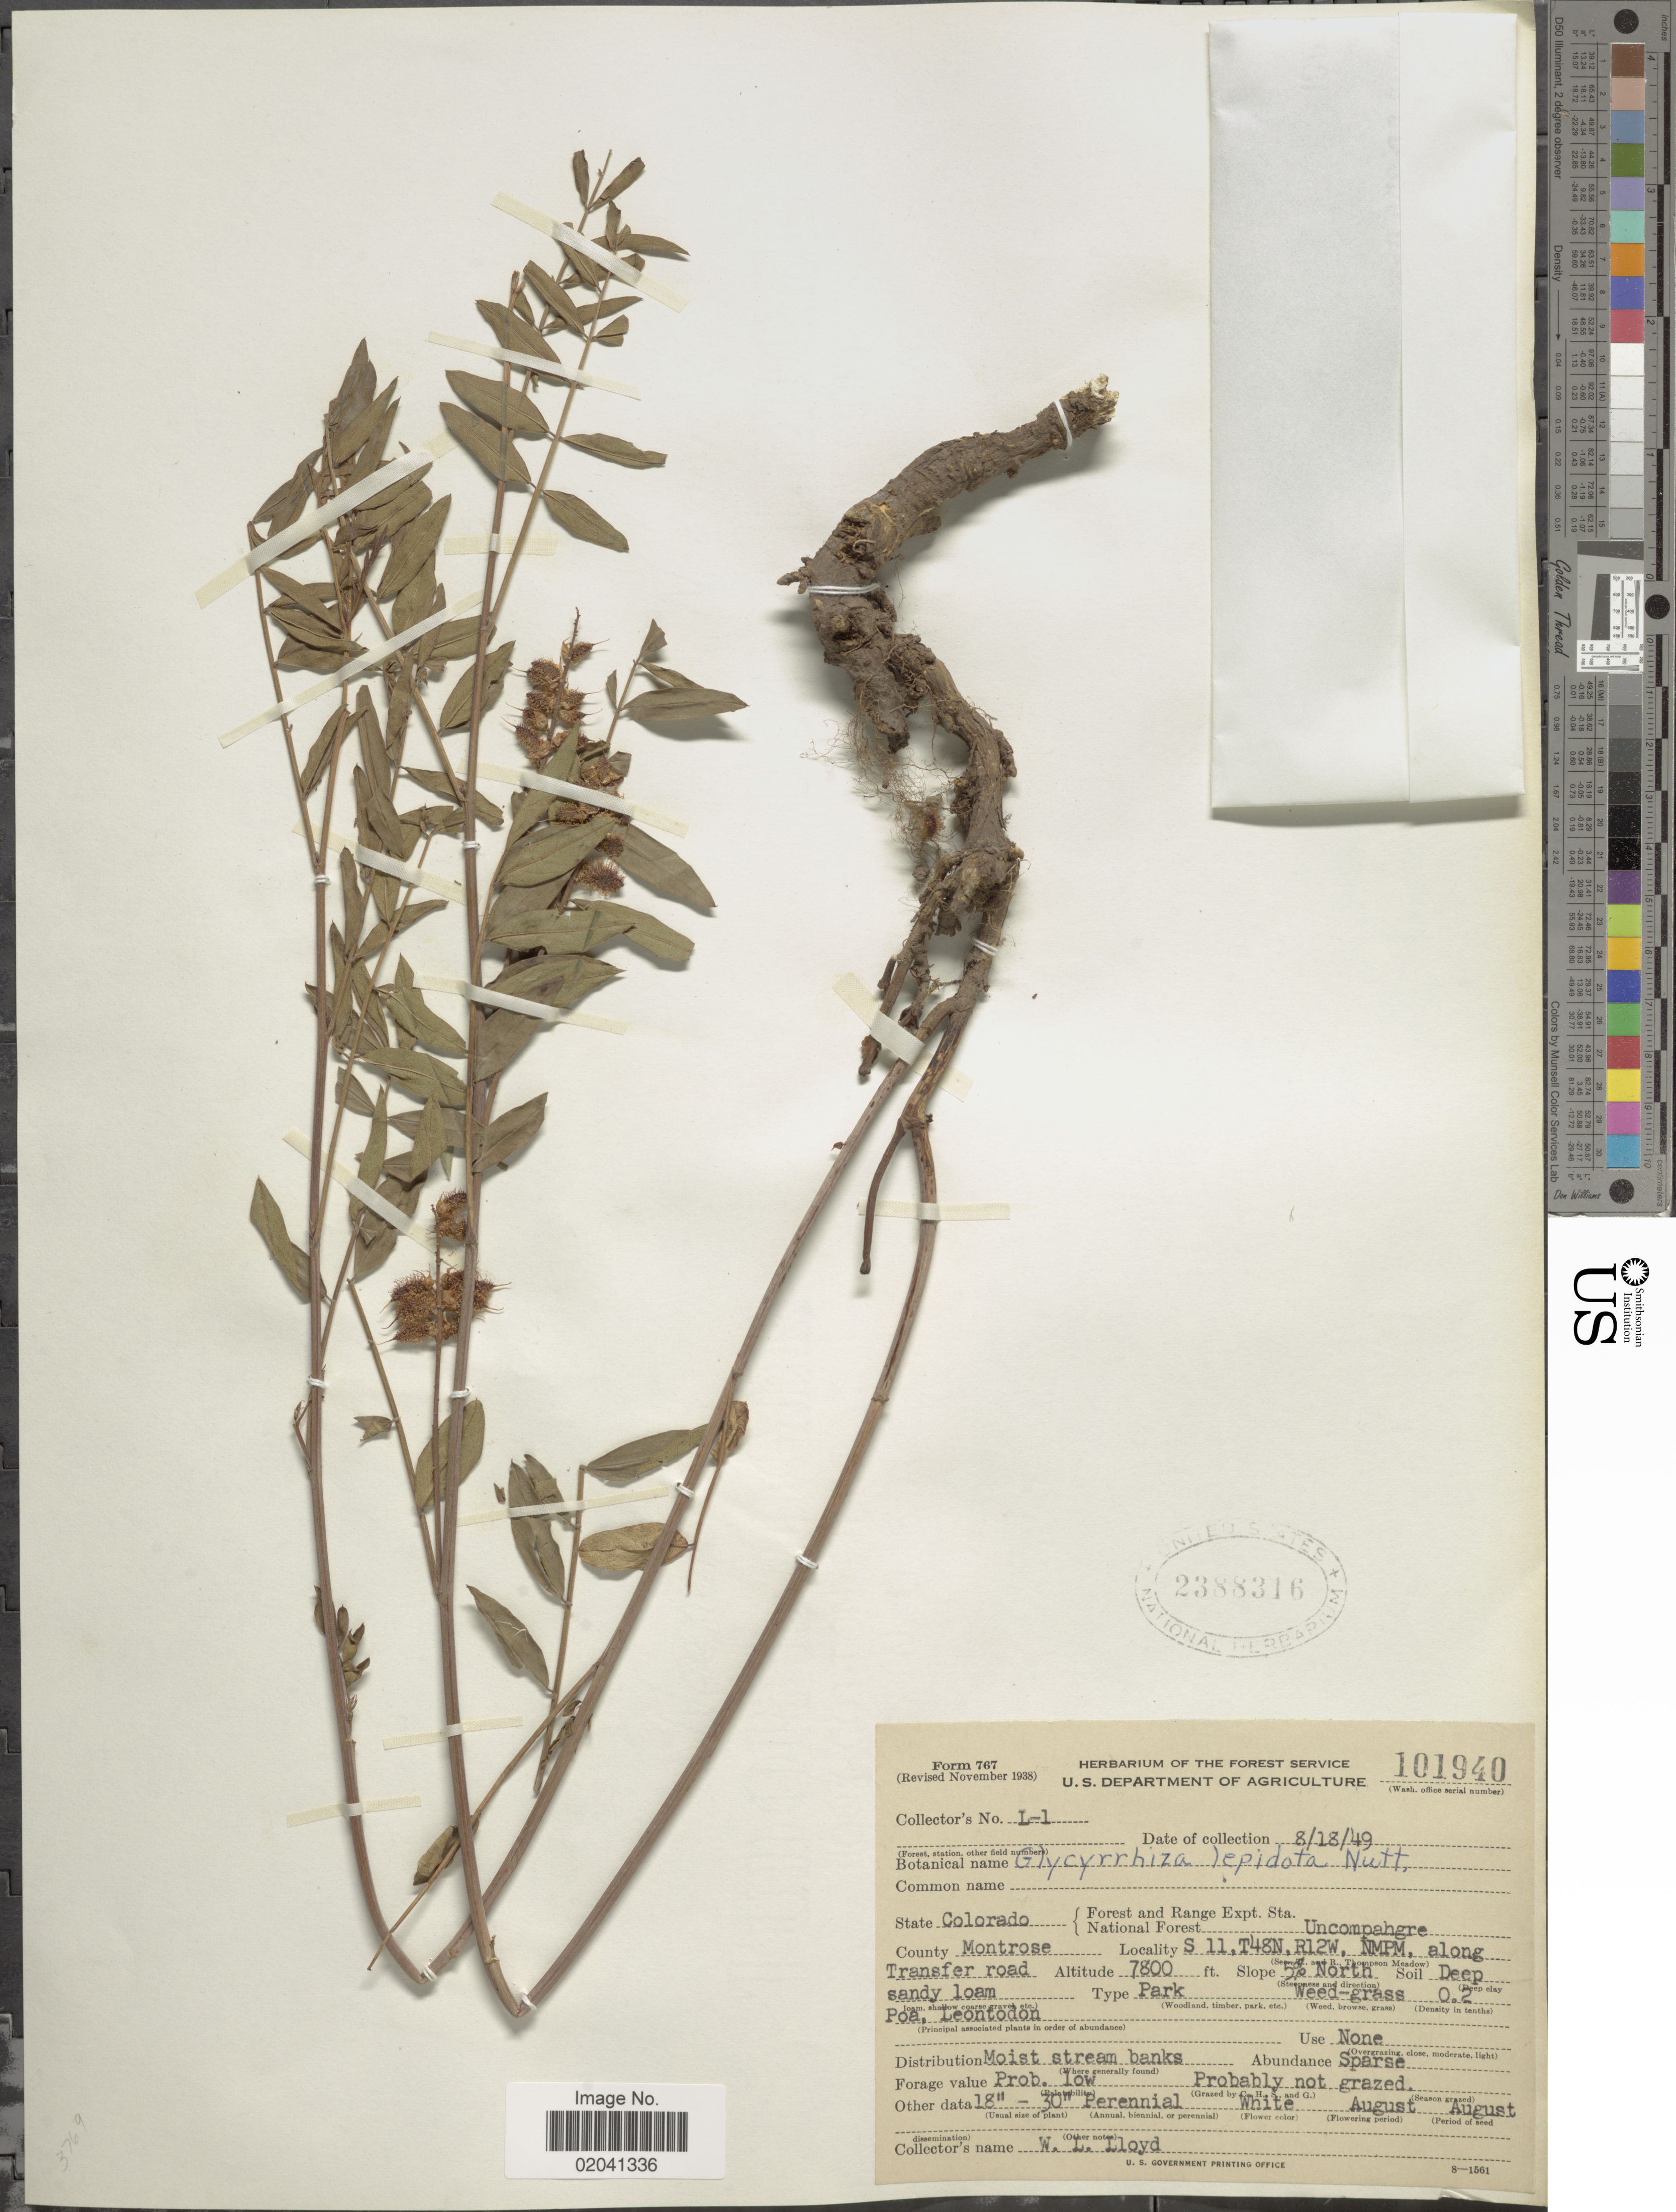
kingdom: Plantae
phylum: Tracheophyta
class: Magnoliopsida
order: Fabales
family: Fabaceae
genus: Glycyrrhiza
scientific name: Glycyrrhiza lepidota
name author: Pursh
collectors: W. Lloyd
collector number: L-1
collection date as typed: Transcribed d/m/y: 18/8/49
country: United States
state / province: Colorado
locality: County Montrose. S 11, T48N, R12W, NMPM, along Transfer road.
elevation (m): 2377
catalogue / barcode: US 2388316